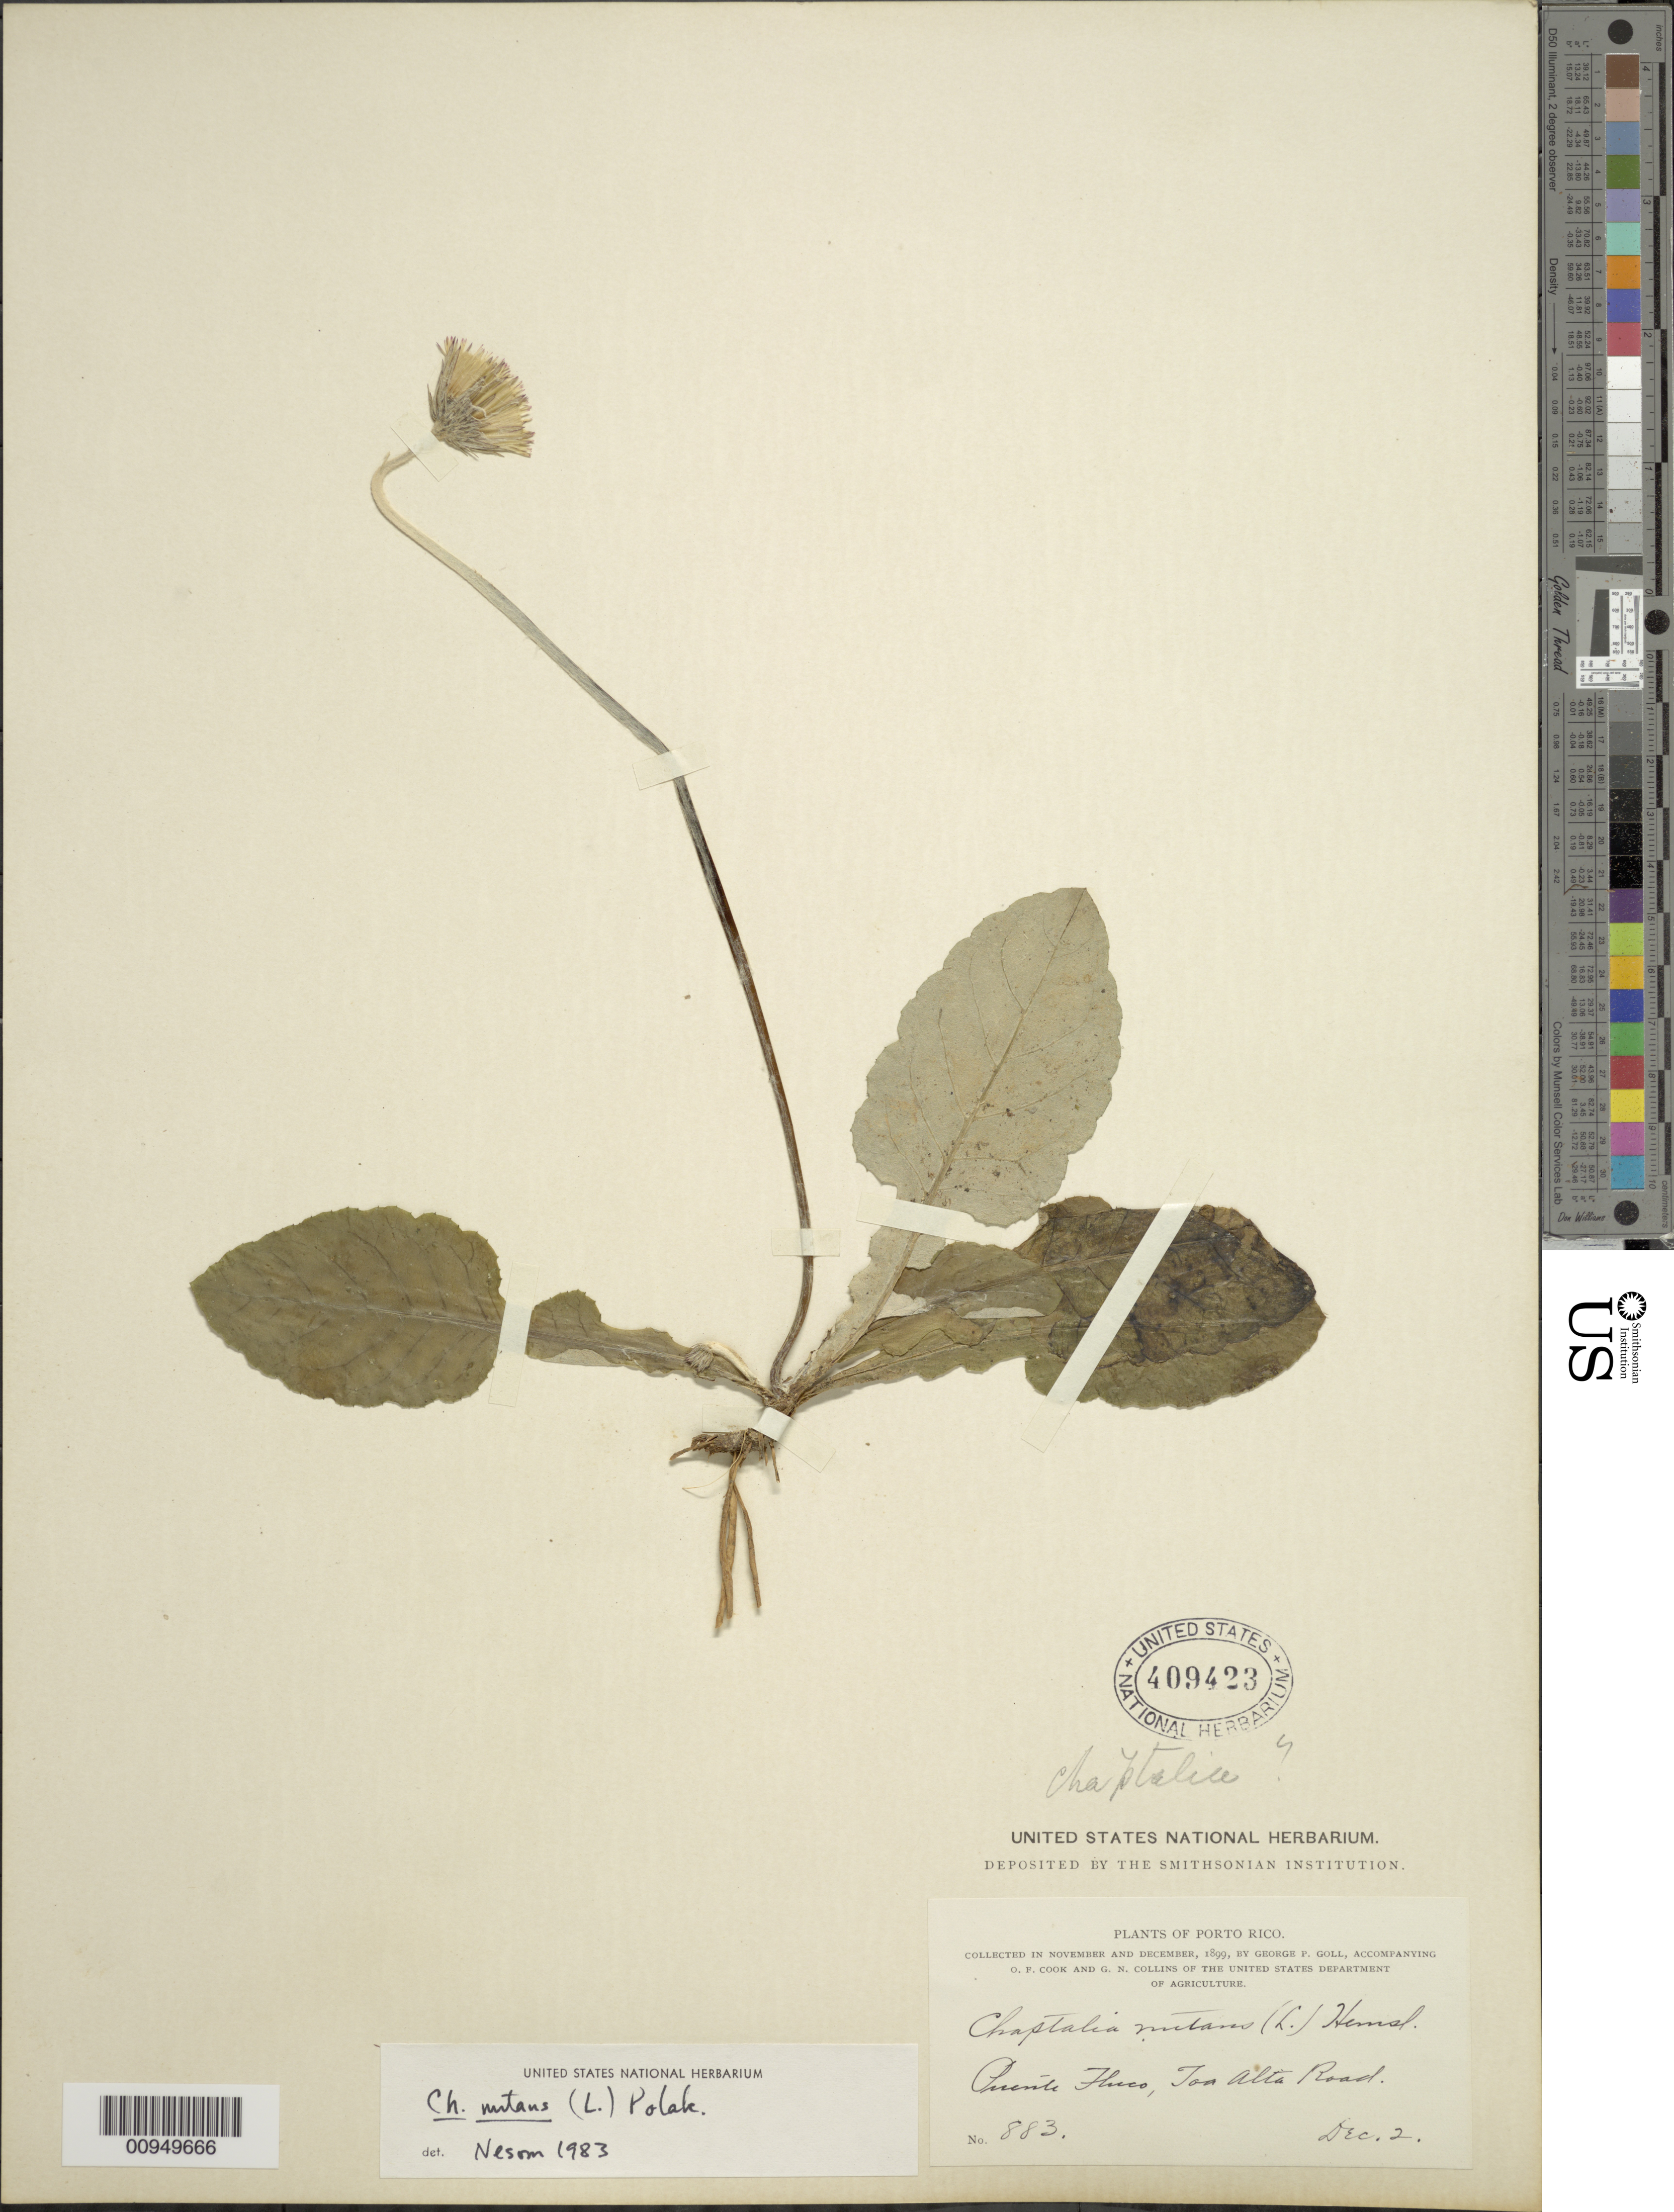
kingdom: Plantae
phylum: Tracheophyta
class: Magnoliopsida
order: Asterales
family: Asteraceae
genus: Chaptalia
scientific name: Chaptalia nutans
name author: (L.) Pol.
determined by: Nesom, Guy L.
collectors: O. F. Cook & G. N. Collins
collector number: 883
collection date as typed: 02 Dec 1899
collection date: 1899-12-02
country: Puerto Rico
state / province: Toa Alta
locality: Puente Flaco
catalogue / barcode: US 409423